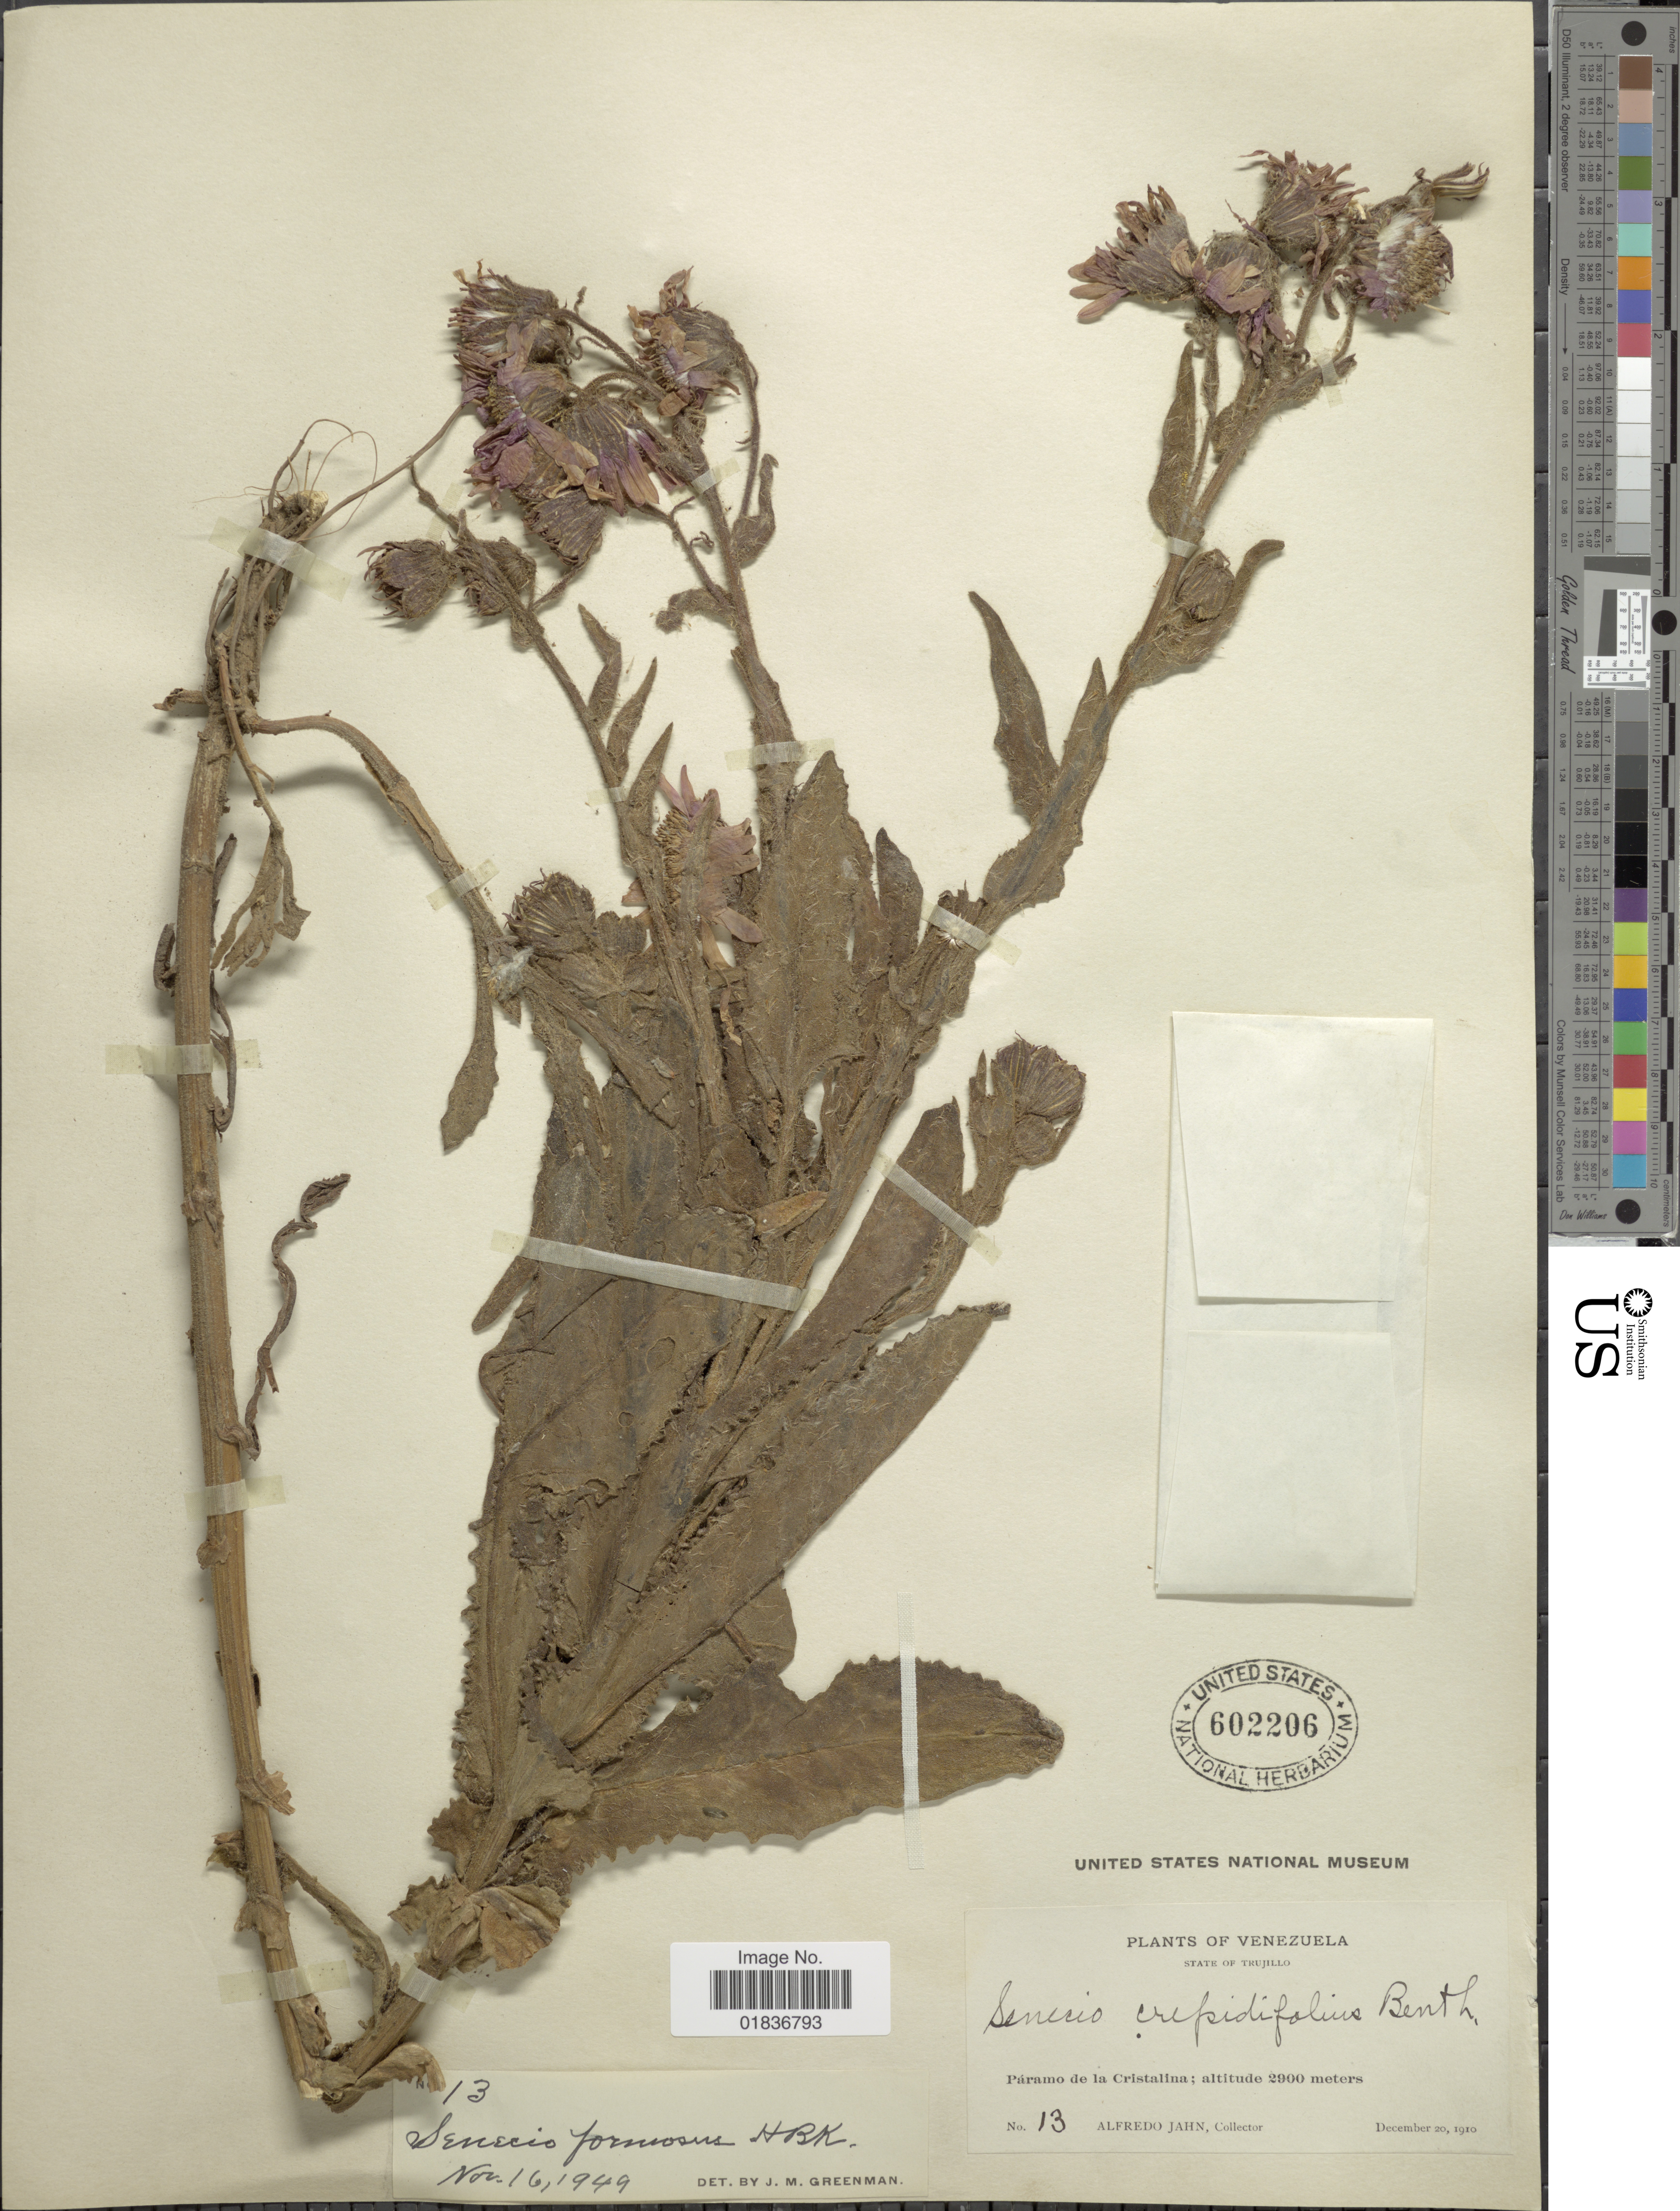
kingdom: Plantae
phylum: Tracheophyta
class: Magnoliopsida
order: Asterales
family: Asteraceae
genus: Senecio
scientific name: Senecio wedglacialis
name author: Cuatrec.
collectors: A. Jahn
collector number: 13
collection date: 1910-12-20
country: Venezuela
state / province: Trujillo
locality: State of Trujillo. Paramo de la Cristalina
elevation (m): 2900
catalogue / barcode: US 602206